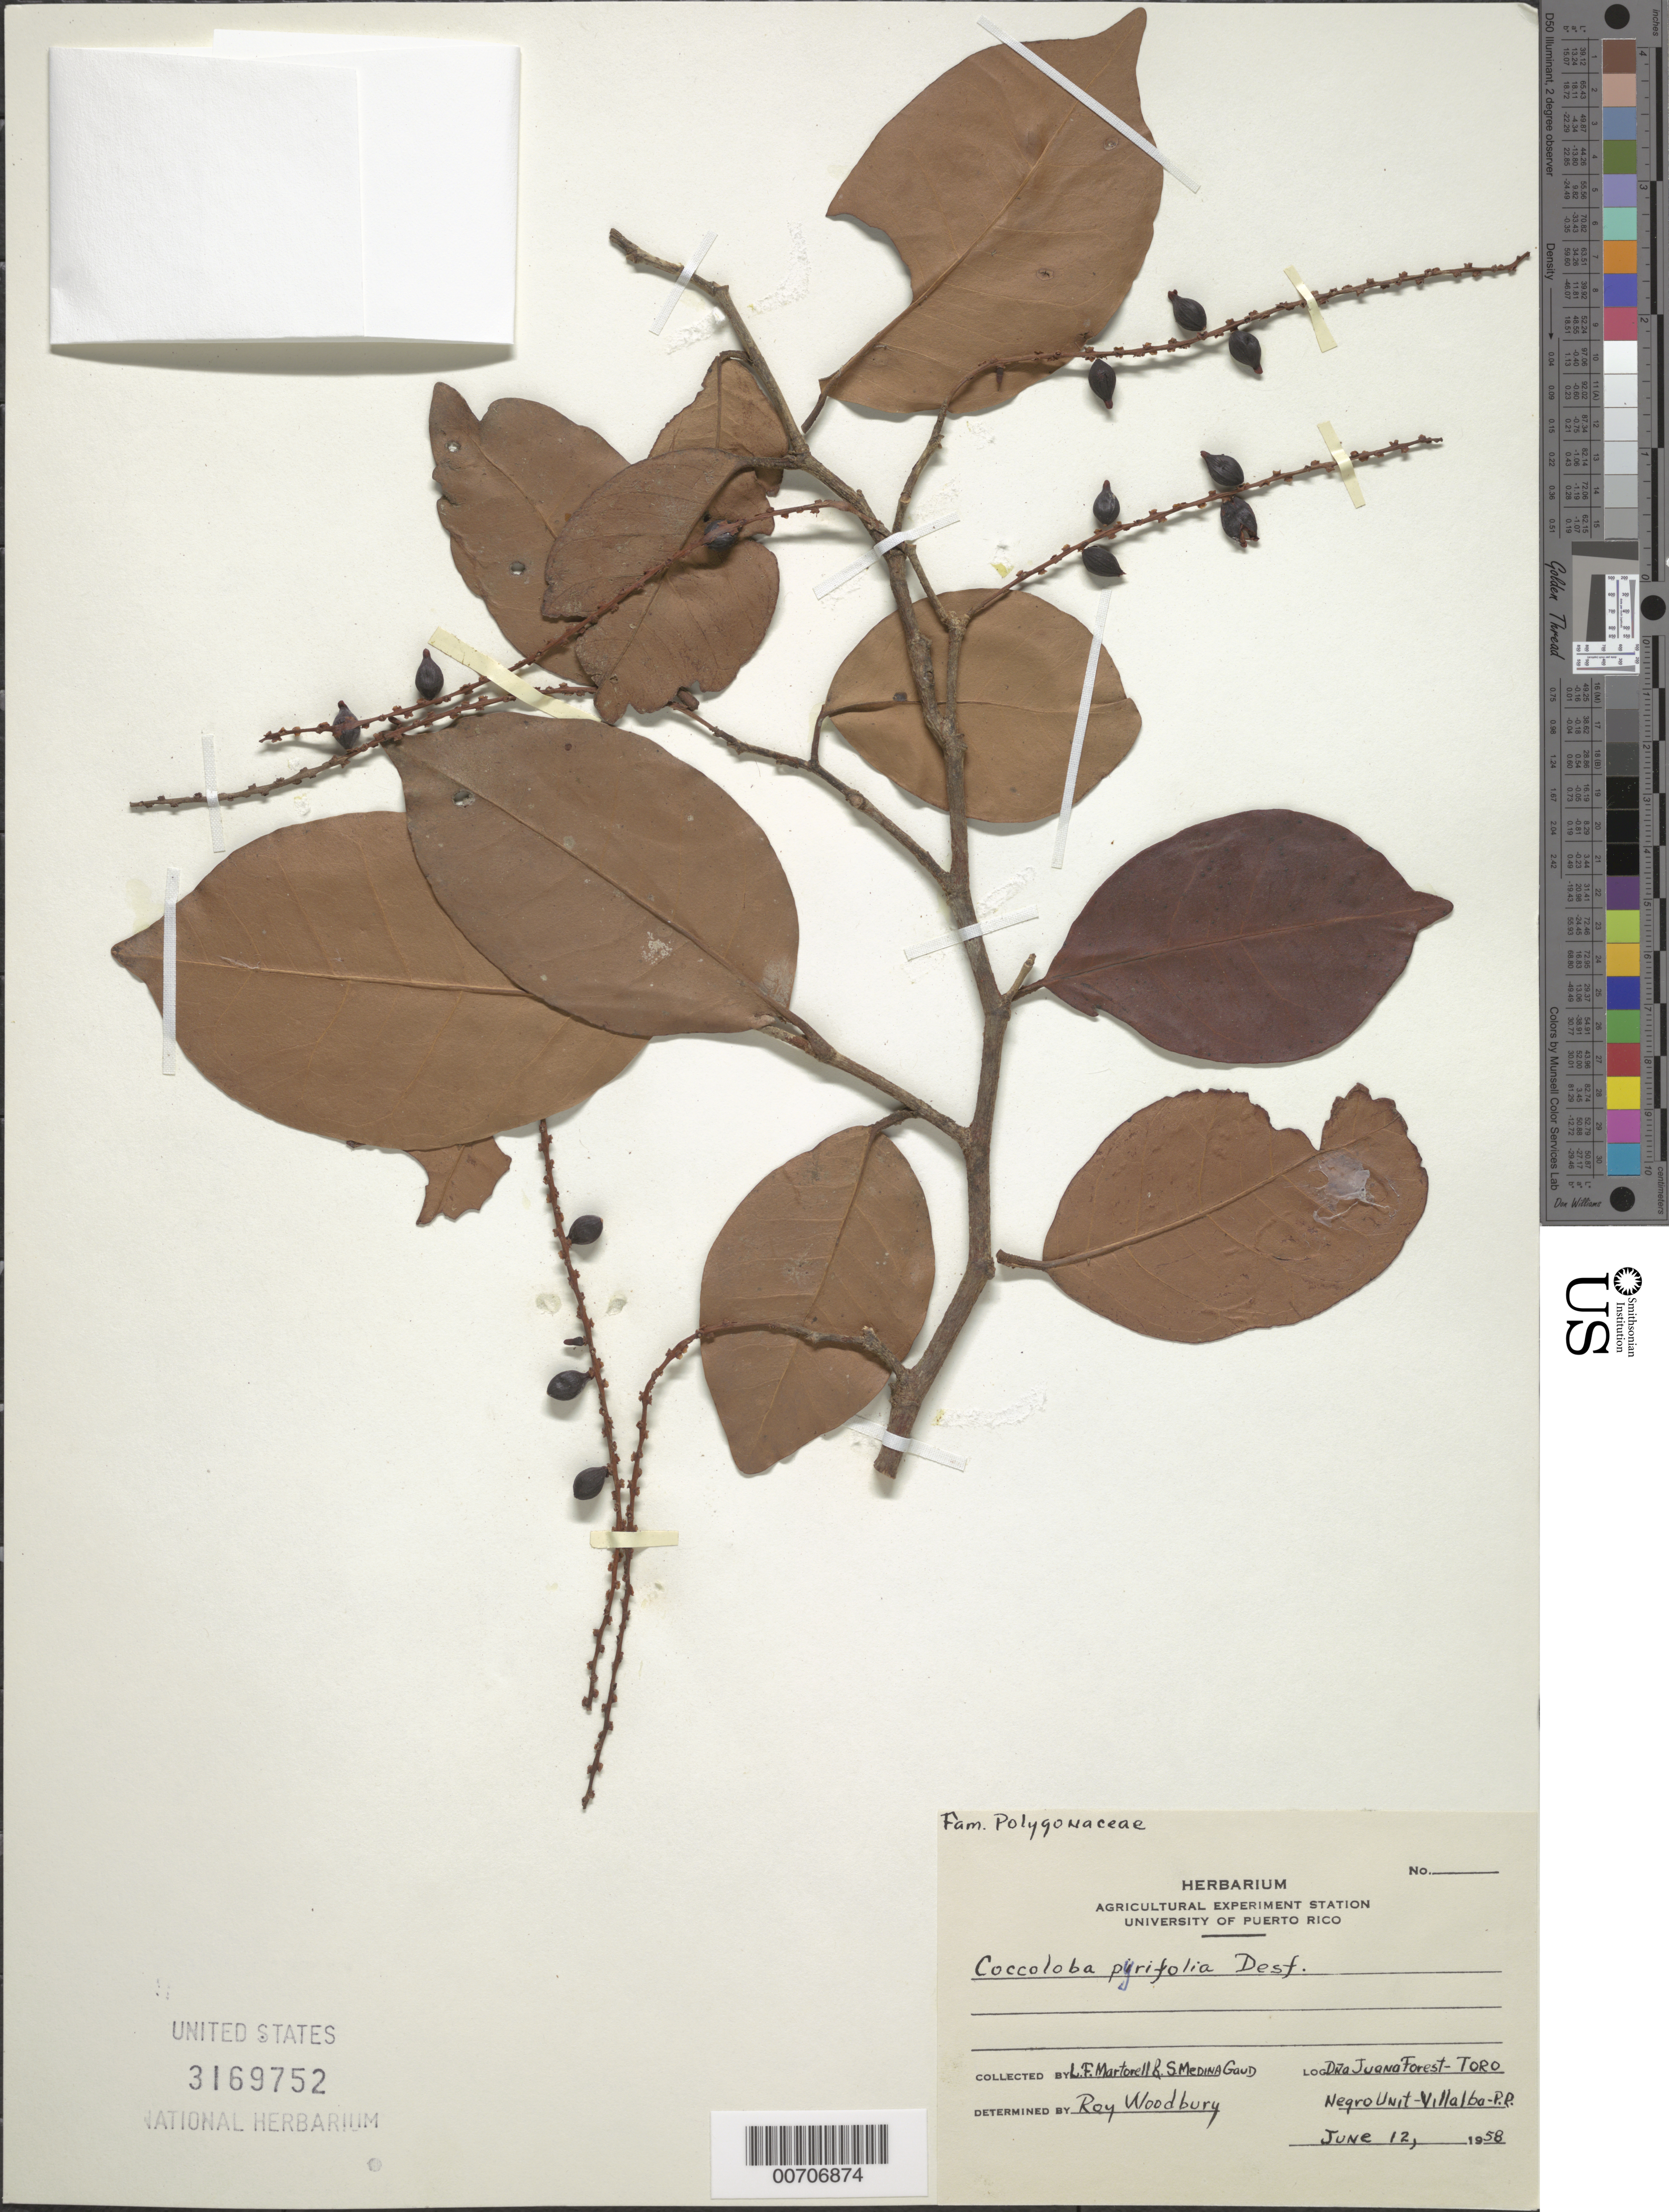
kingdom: Plantae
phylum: Tracheophyta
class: Magnoliopsida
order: Caryophyllales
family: Polygonaceae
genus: Coccoloba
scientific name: Coccoloba pyrifolia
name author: Desf.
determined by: Woodbury, R. O.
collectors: L. Martorell, R. Medina & S. Gaud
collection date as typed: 12 Jun 1958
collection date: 1958-06-12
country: Puerto Rico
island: Greater Antilles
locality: Dña Juana Forest-Toro Negro Unit- Villalba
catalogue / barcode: US 3169752